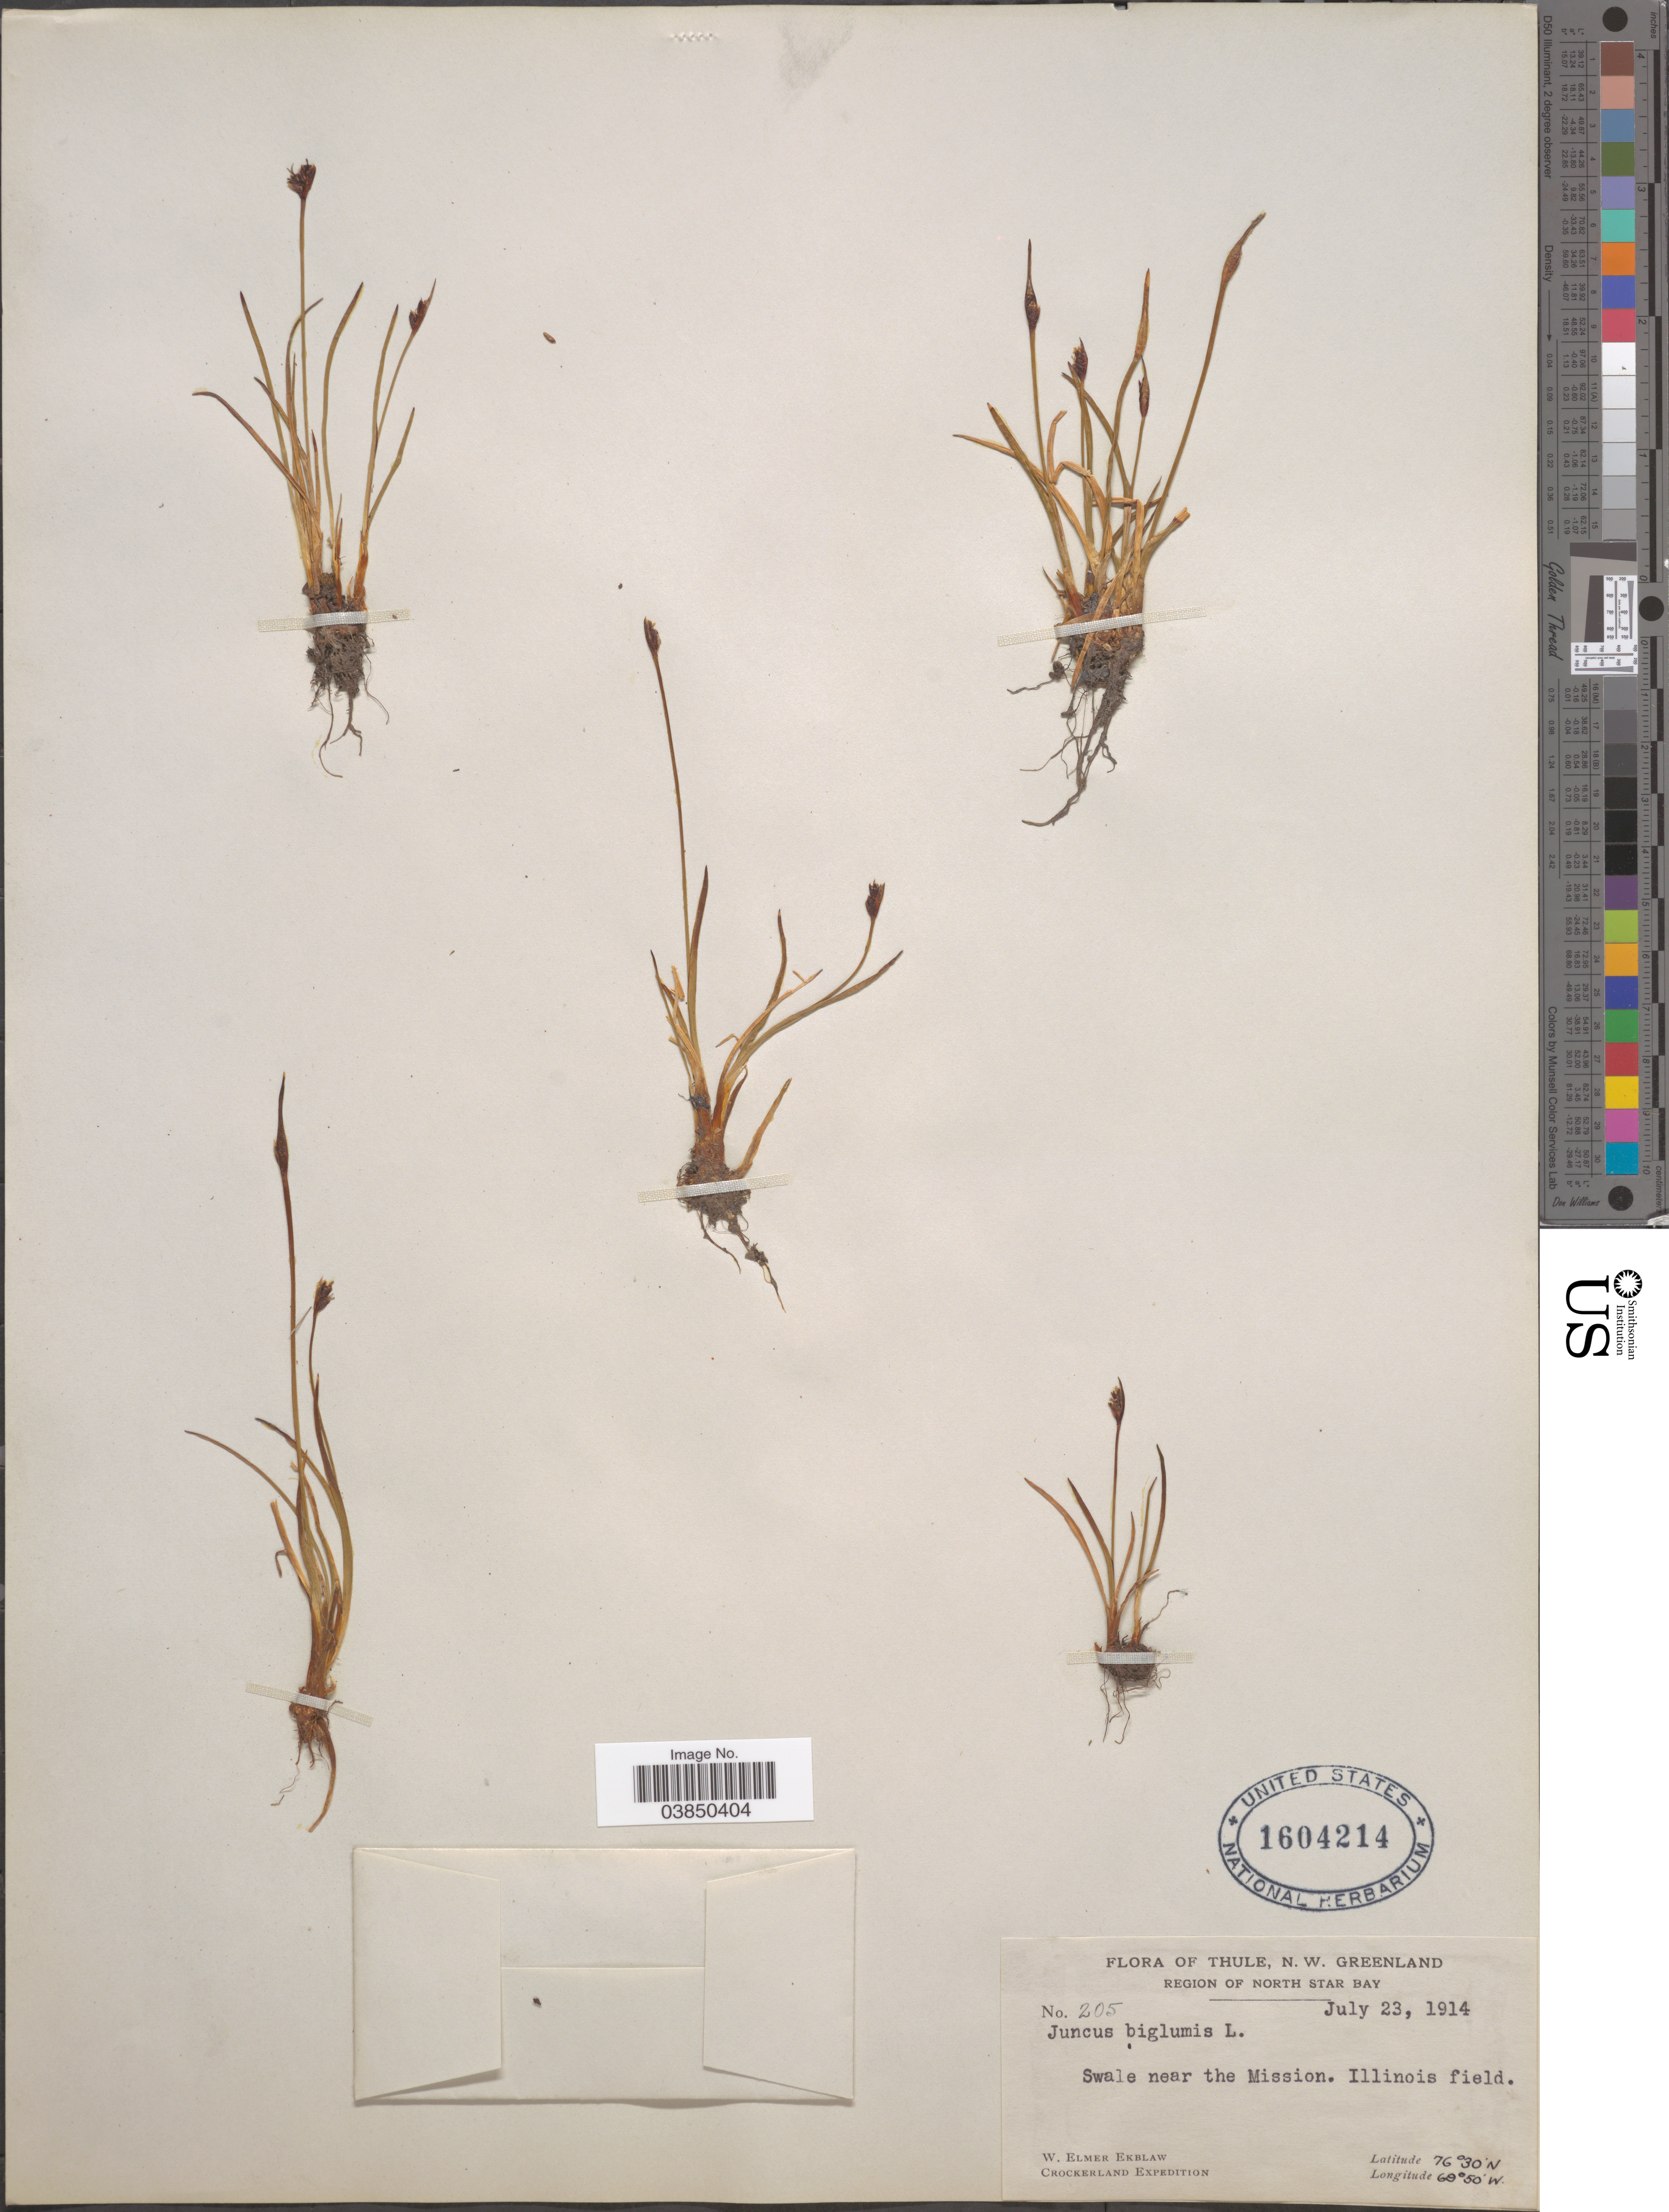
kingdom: Plantae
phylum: Tracheophyta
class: Liliopsida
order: Poales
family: Juncaceae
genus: Juncus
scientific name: Juncus biglumis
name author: L.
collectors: W. Ekblaw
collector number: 205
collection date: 1914-07-23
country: Greenland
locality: Thule, N.W. Greenland. Region of North Star Bay. Swale near the Mission. Illinois field.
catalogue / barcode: US 1604214